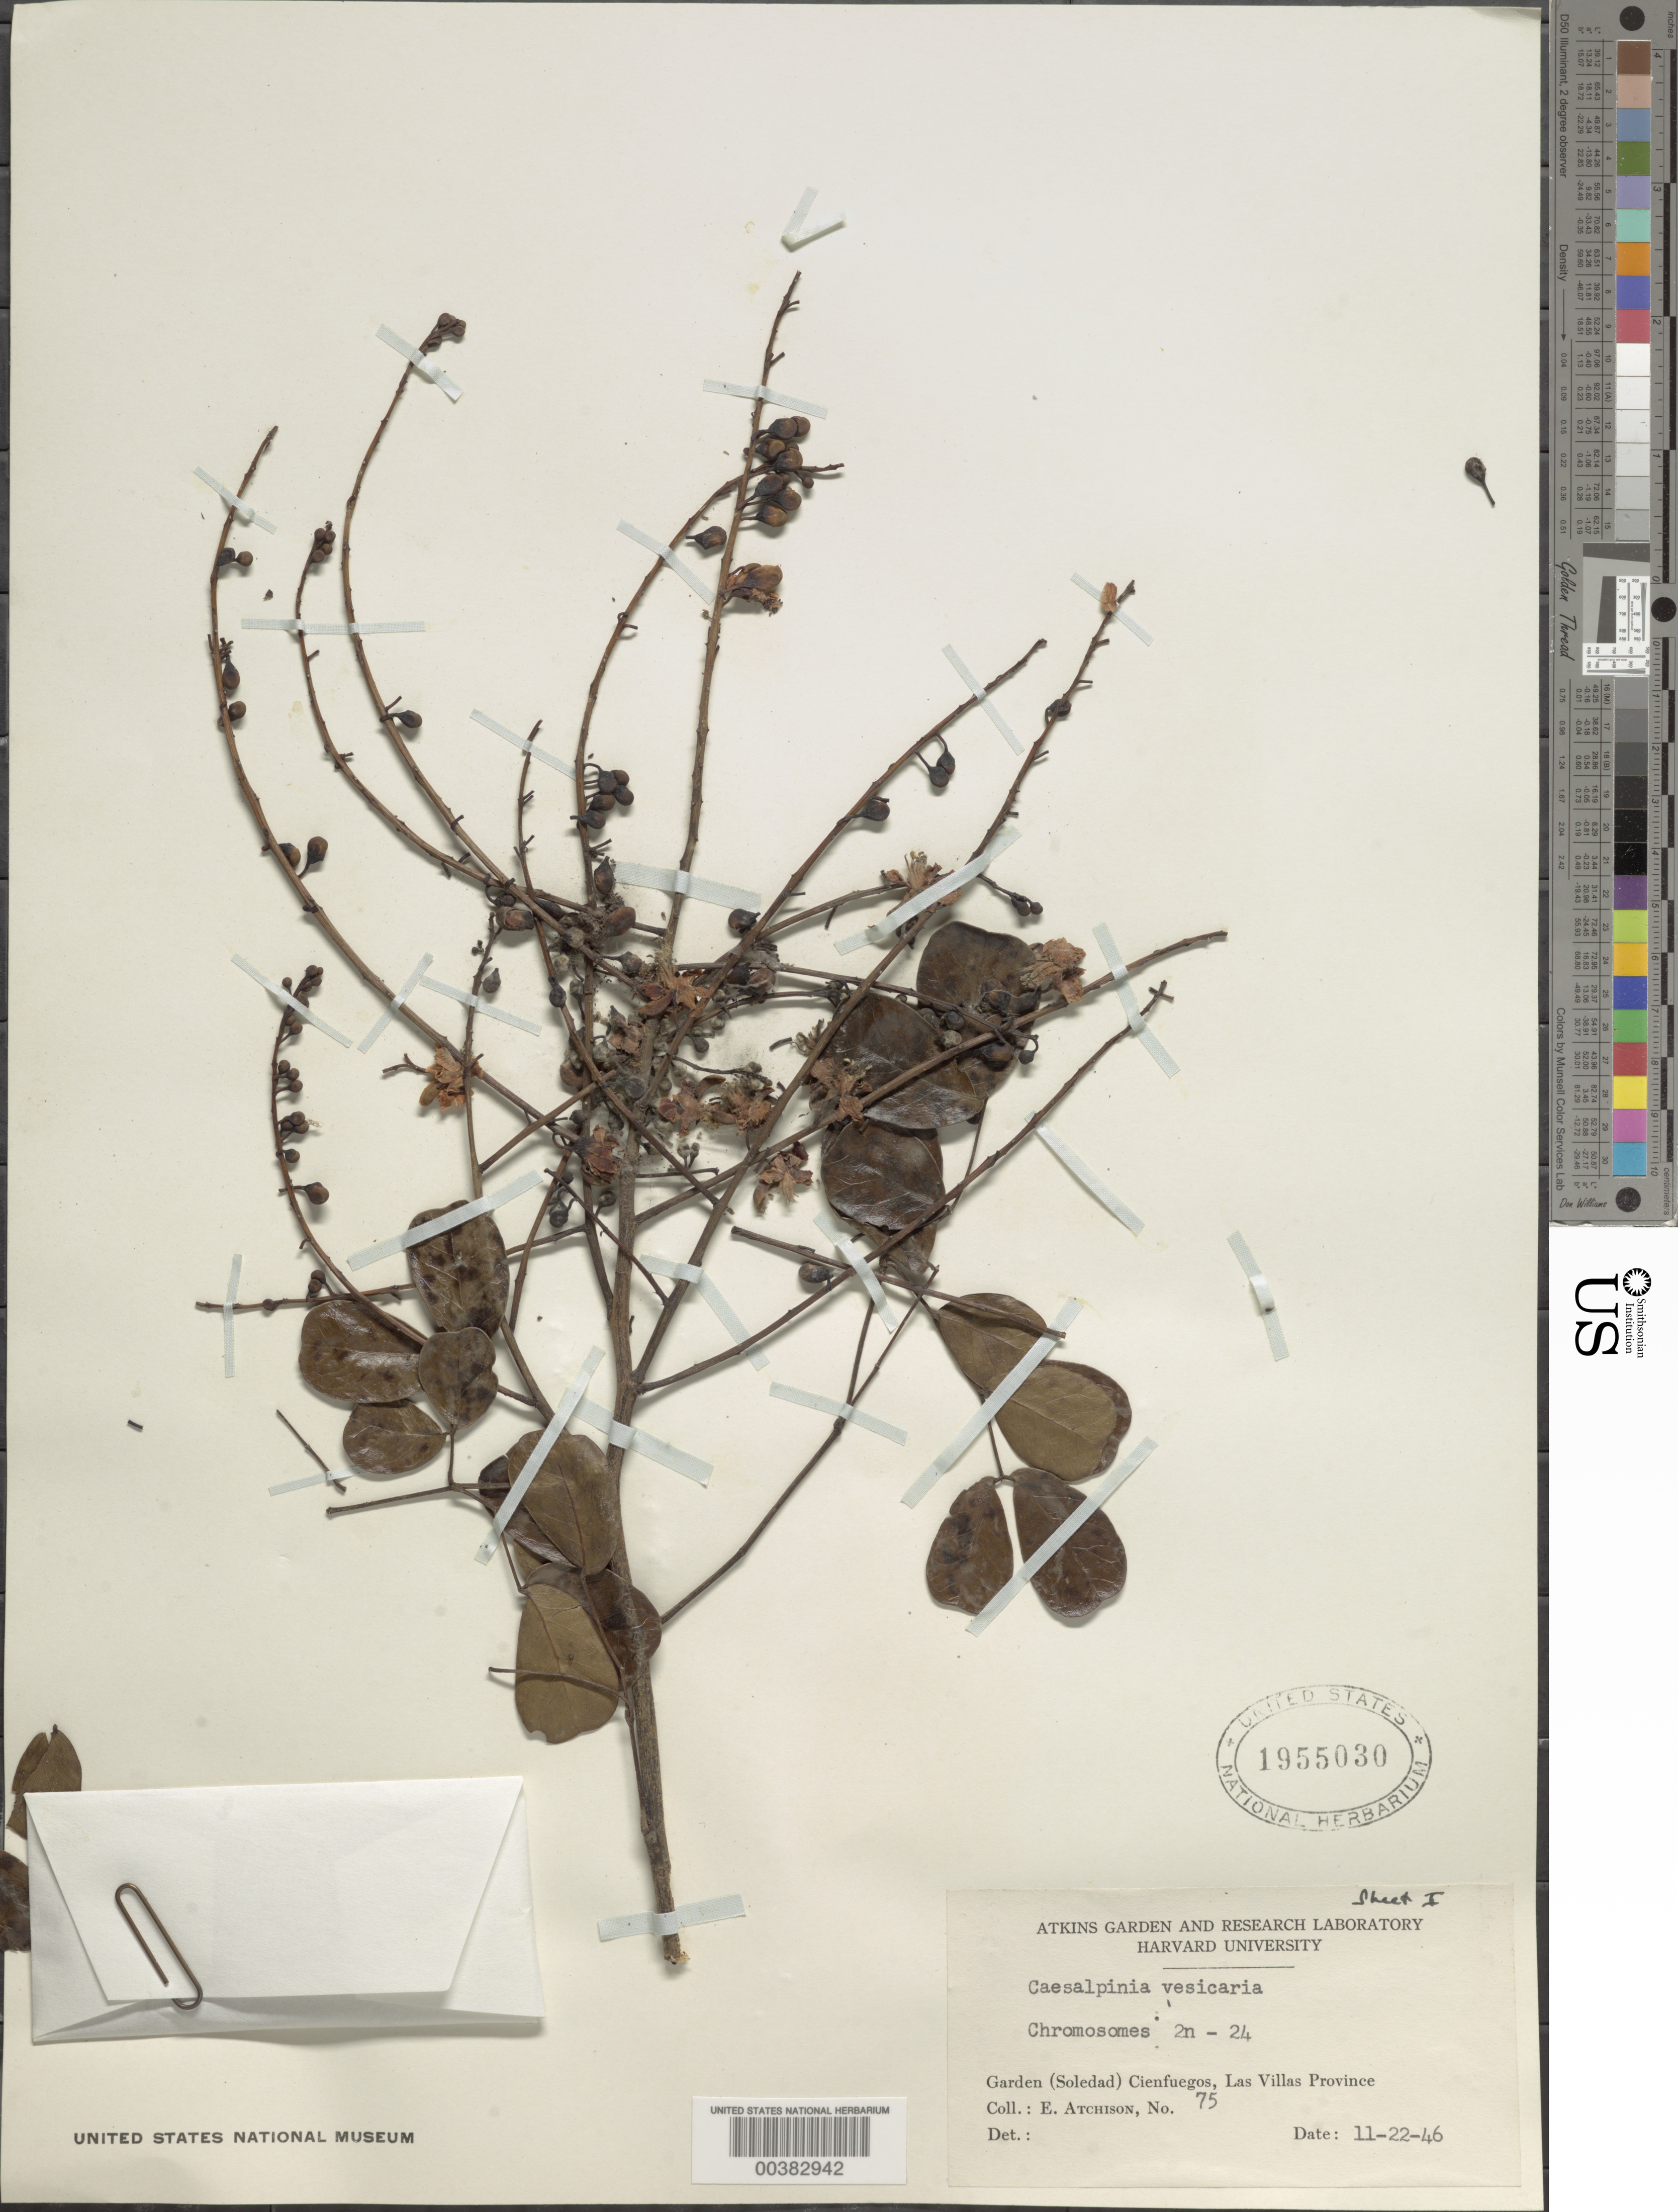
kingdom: Plantae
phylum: Tracheophyta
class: Magnoliopsida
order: Fabales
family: Fabaceae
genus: Tara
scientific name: Tara vesicaria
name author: (L.) Molinari et al.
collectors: E. Atchison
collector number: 75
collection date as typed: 22 Nov 1946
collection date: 1946-11-22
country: Cuba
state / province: Las Villas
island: Greater Antilles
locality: Garden (soledad) cienfuegos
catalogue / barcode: US 1955030